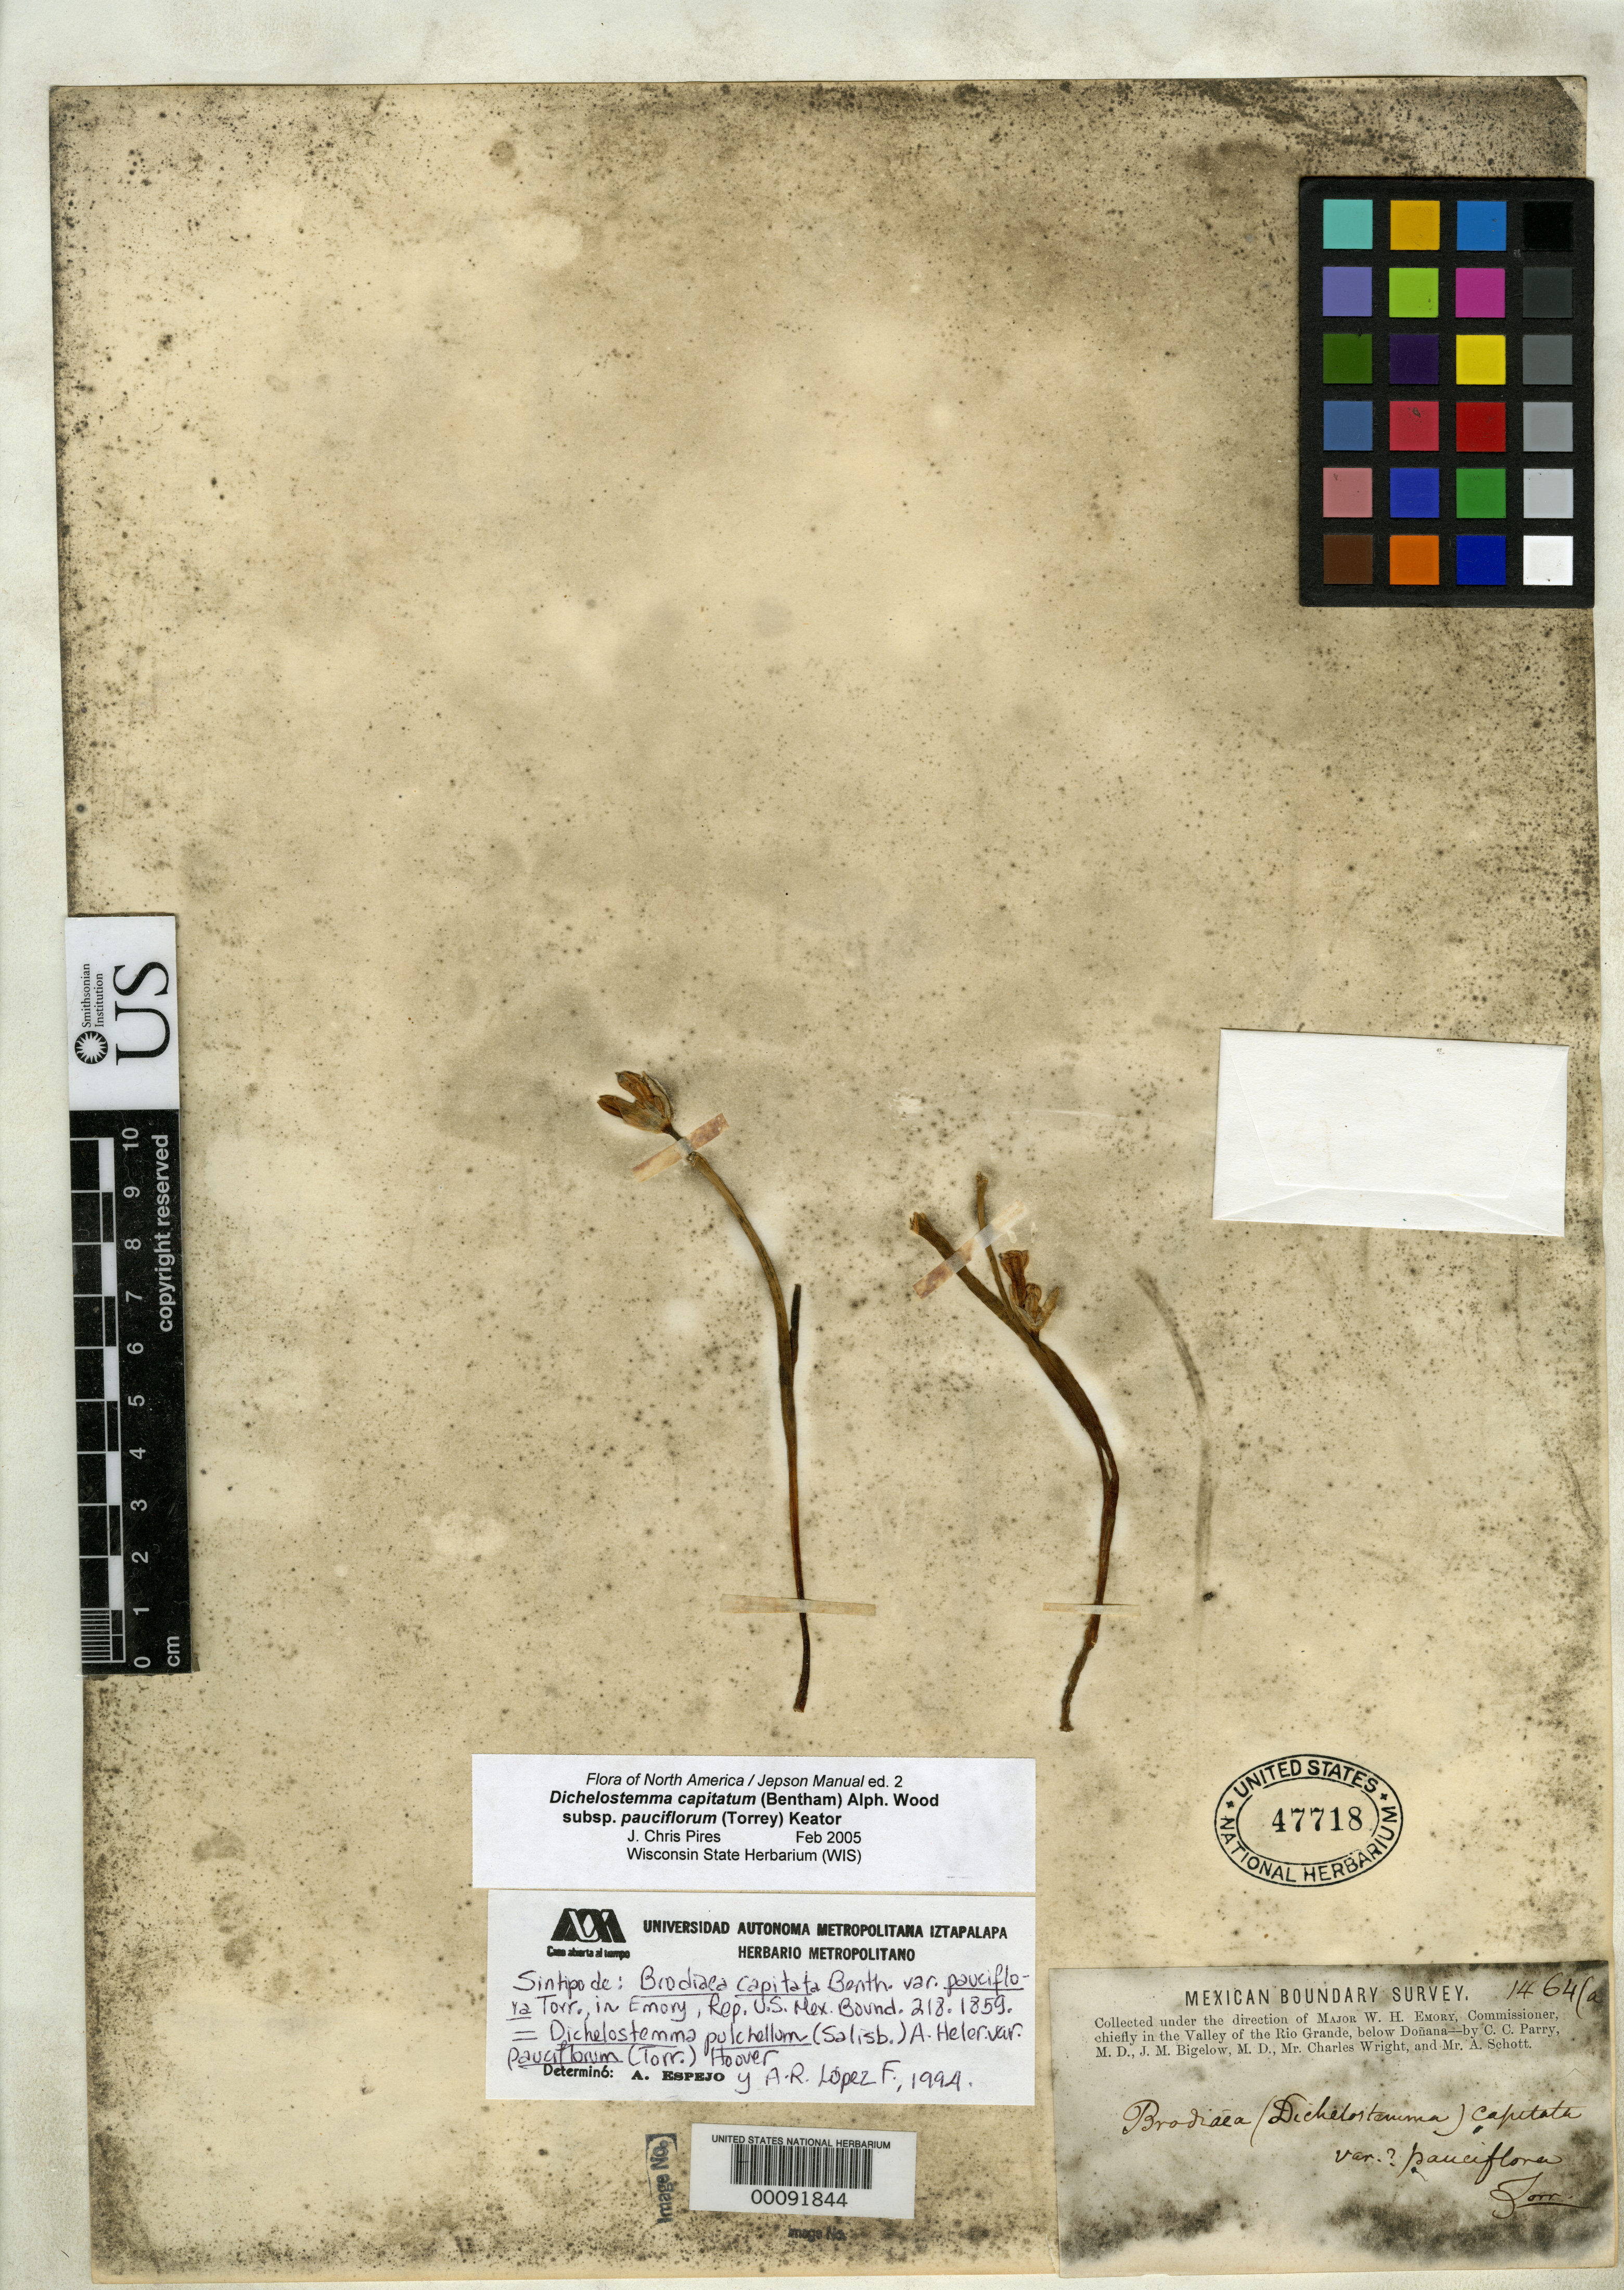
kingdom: Plantae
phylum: Tracheophyta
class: Liliopsida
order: Asparagales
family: Asparagaceae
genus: Brodiaea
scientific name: Brodiaea capitata var. pauciflora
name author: Torr. in Emory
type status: Syntype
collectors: C. C. Parry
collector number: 1464a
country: Mexico / United States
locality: Valley of the Rio Grande.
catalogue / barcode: US 47718